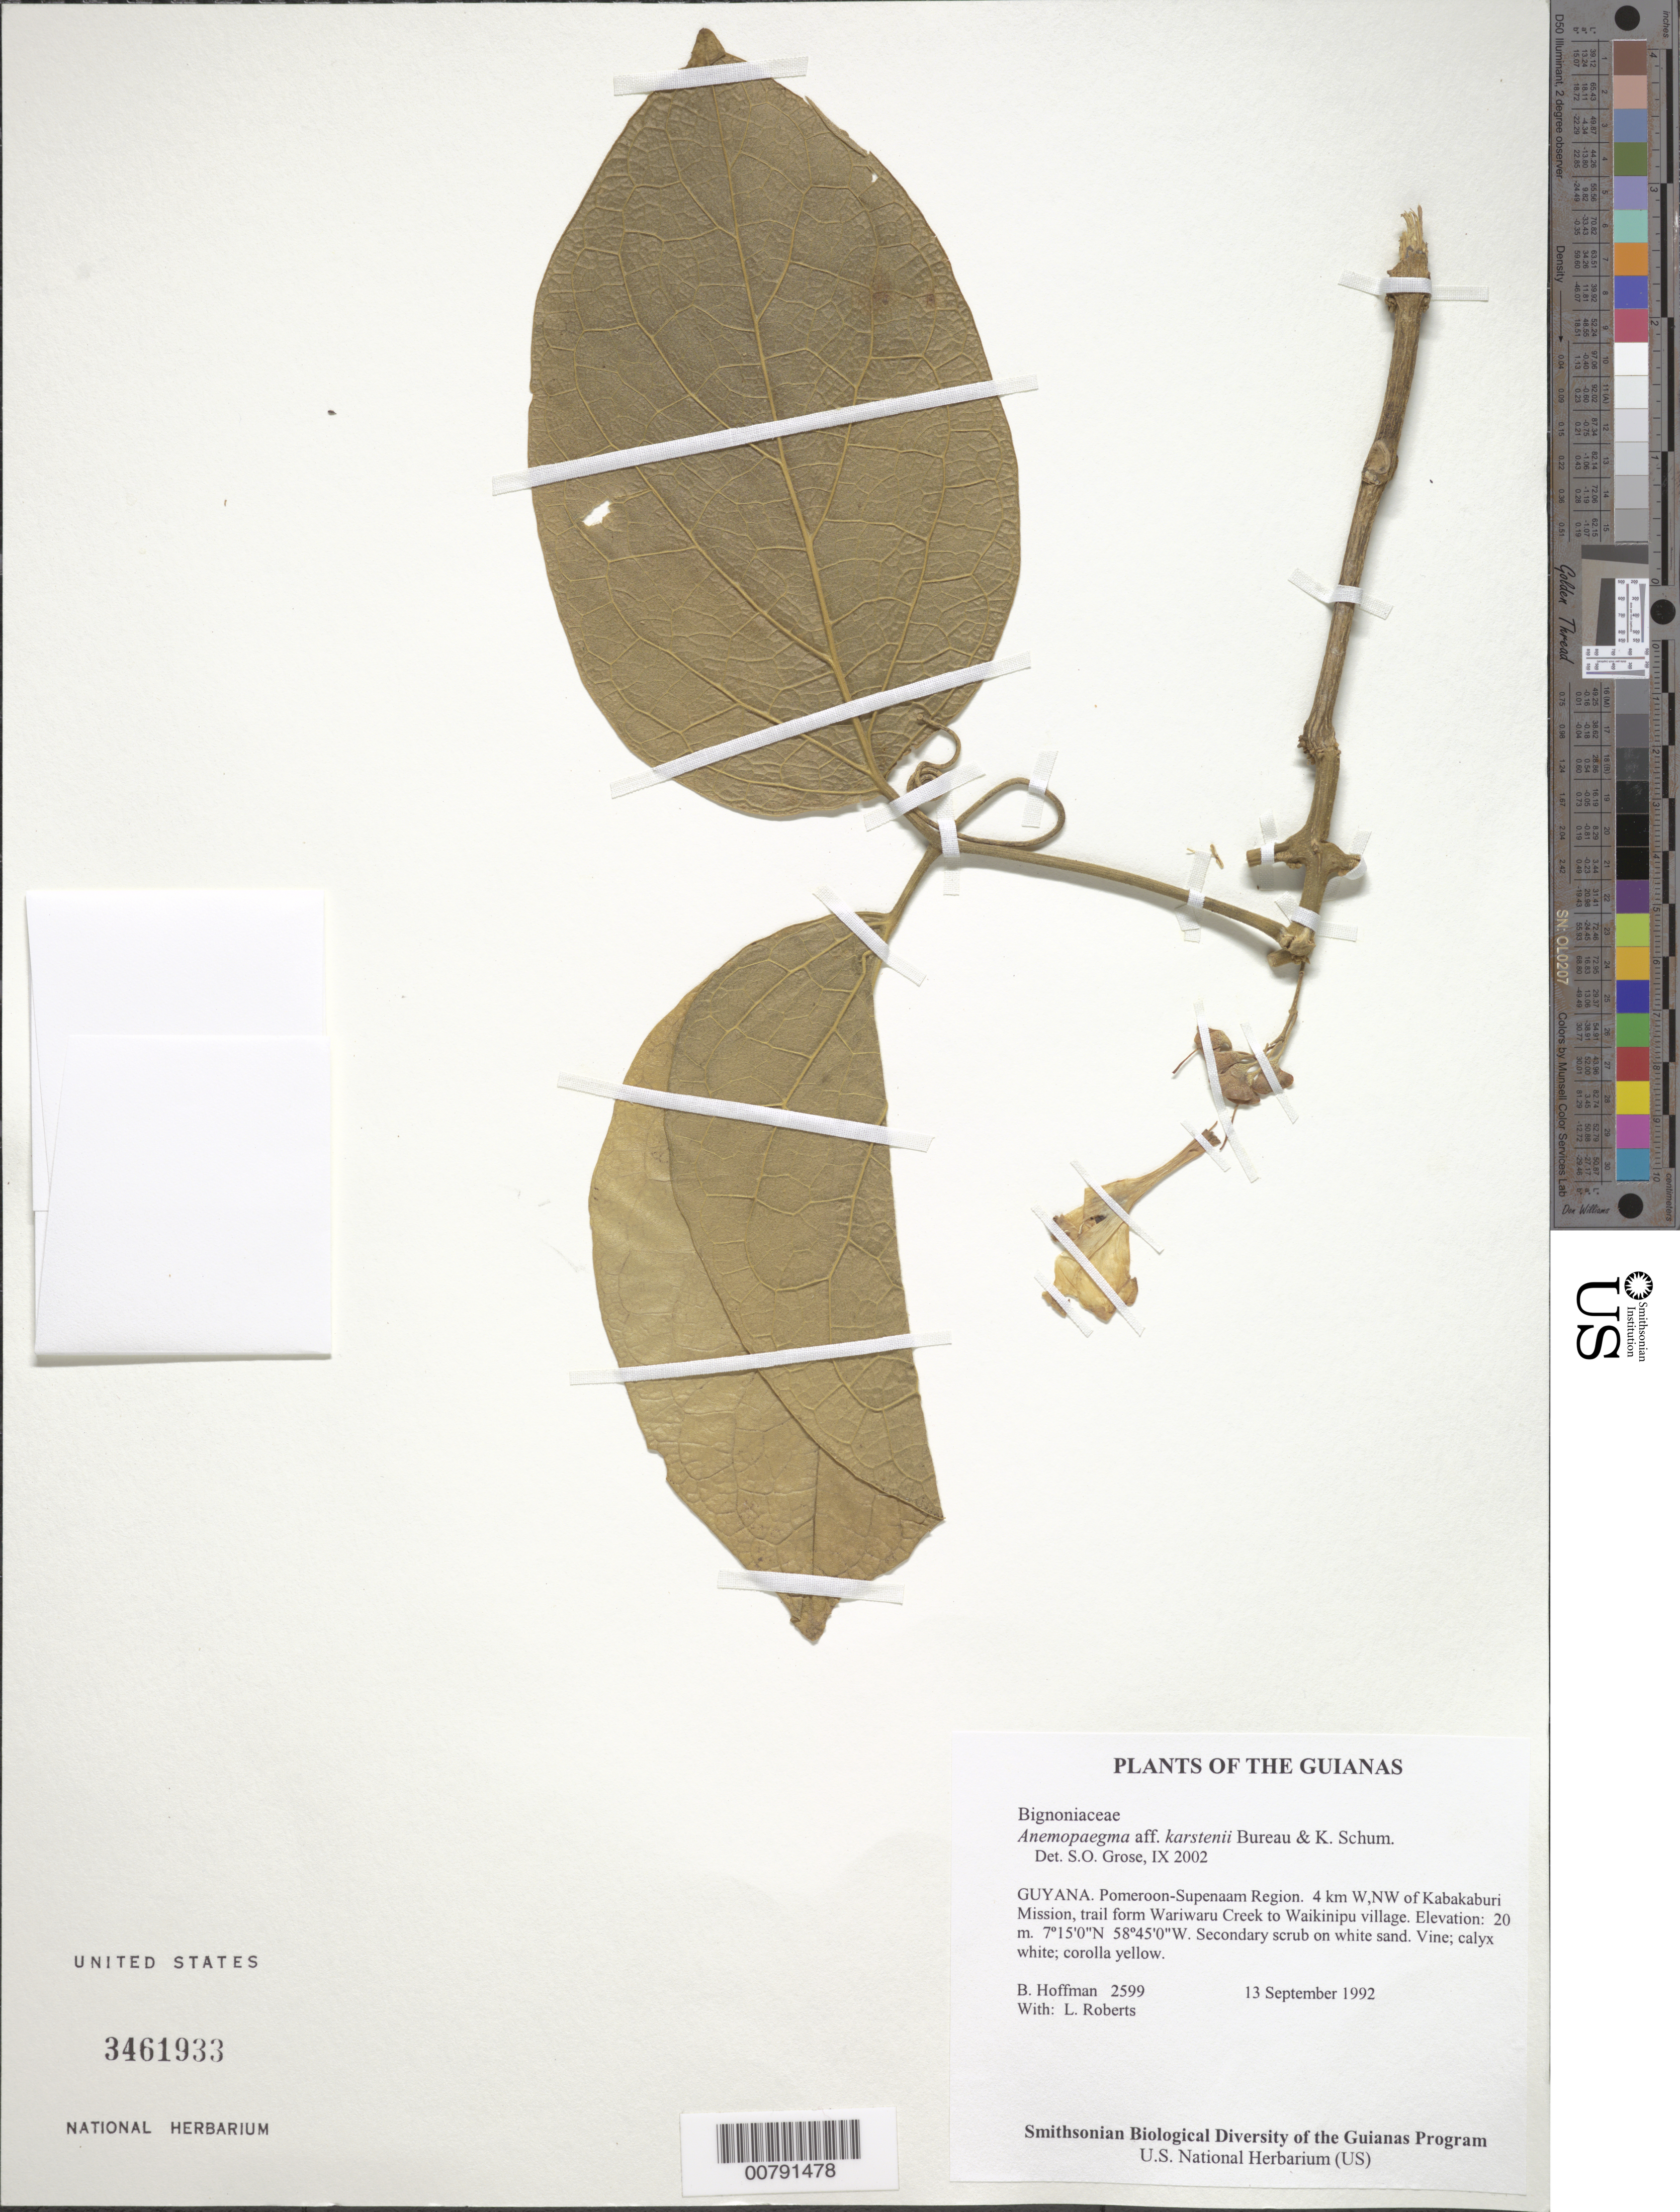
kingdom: Plantae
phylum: Tracheophyta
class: Magnoliopsida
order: Lamiales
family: Bignoniaceae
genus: Anemopaegma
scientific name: Anemopaegma karstenii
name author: Bureau & K. Schum.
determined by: Grose, S. O.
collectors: B. Hoffman & L. Roberts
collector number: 2599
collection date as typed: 13 September 1992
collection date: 1992-09-13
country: Guyana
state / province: Pomeroon-Supenaam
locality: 4 km WNW of Kabakaburi Mission, trail from Wariwaru Creek to Waikinipu village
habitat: Secondary scrub on white sand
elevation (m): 20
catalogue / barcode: US 3461933